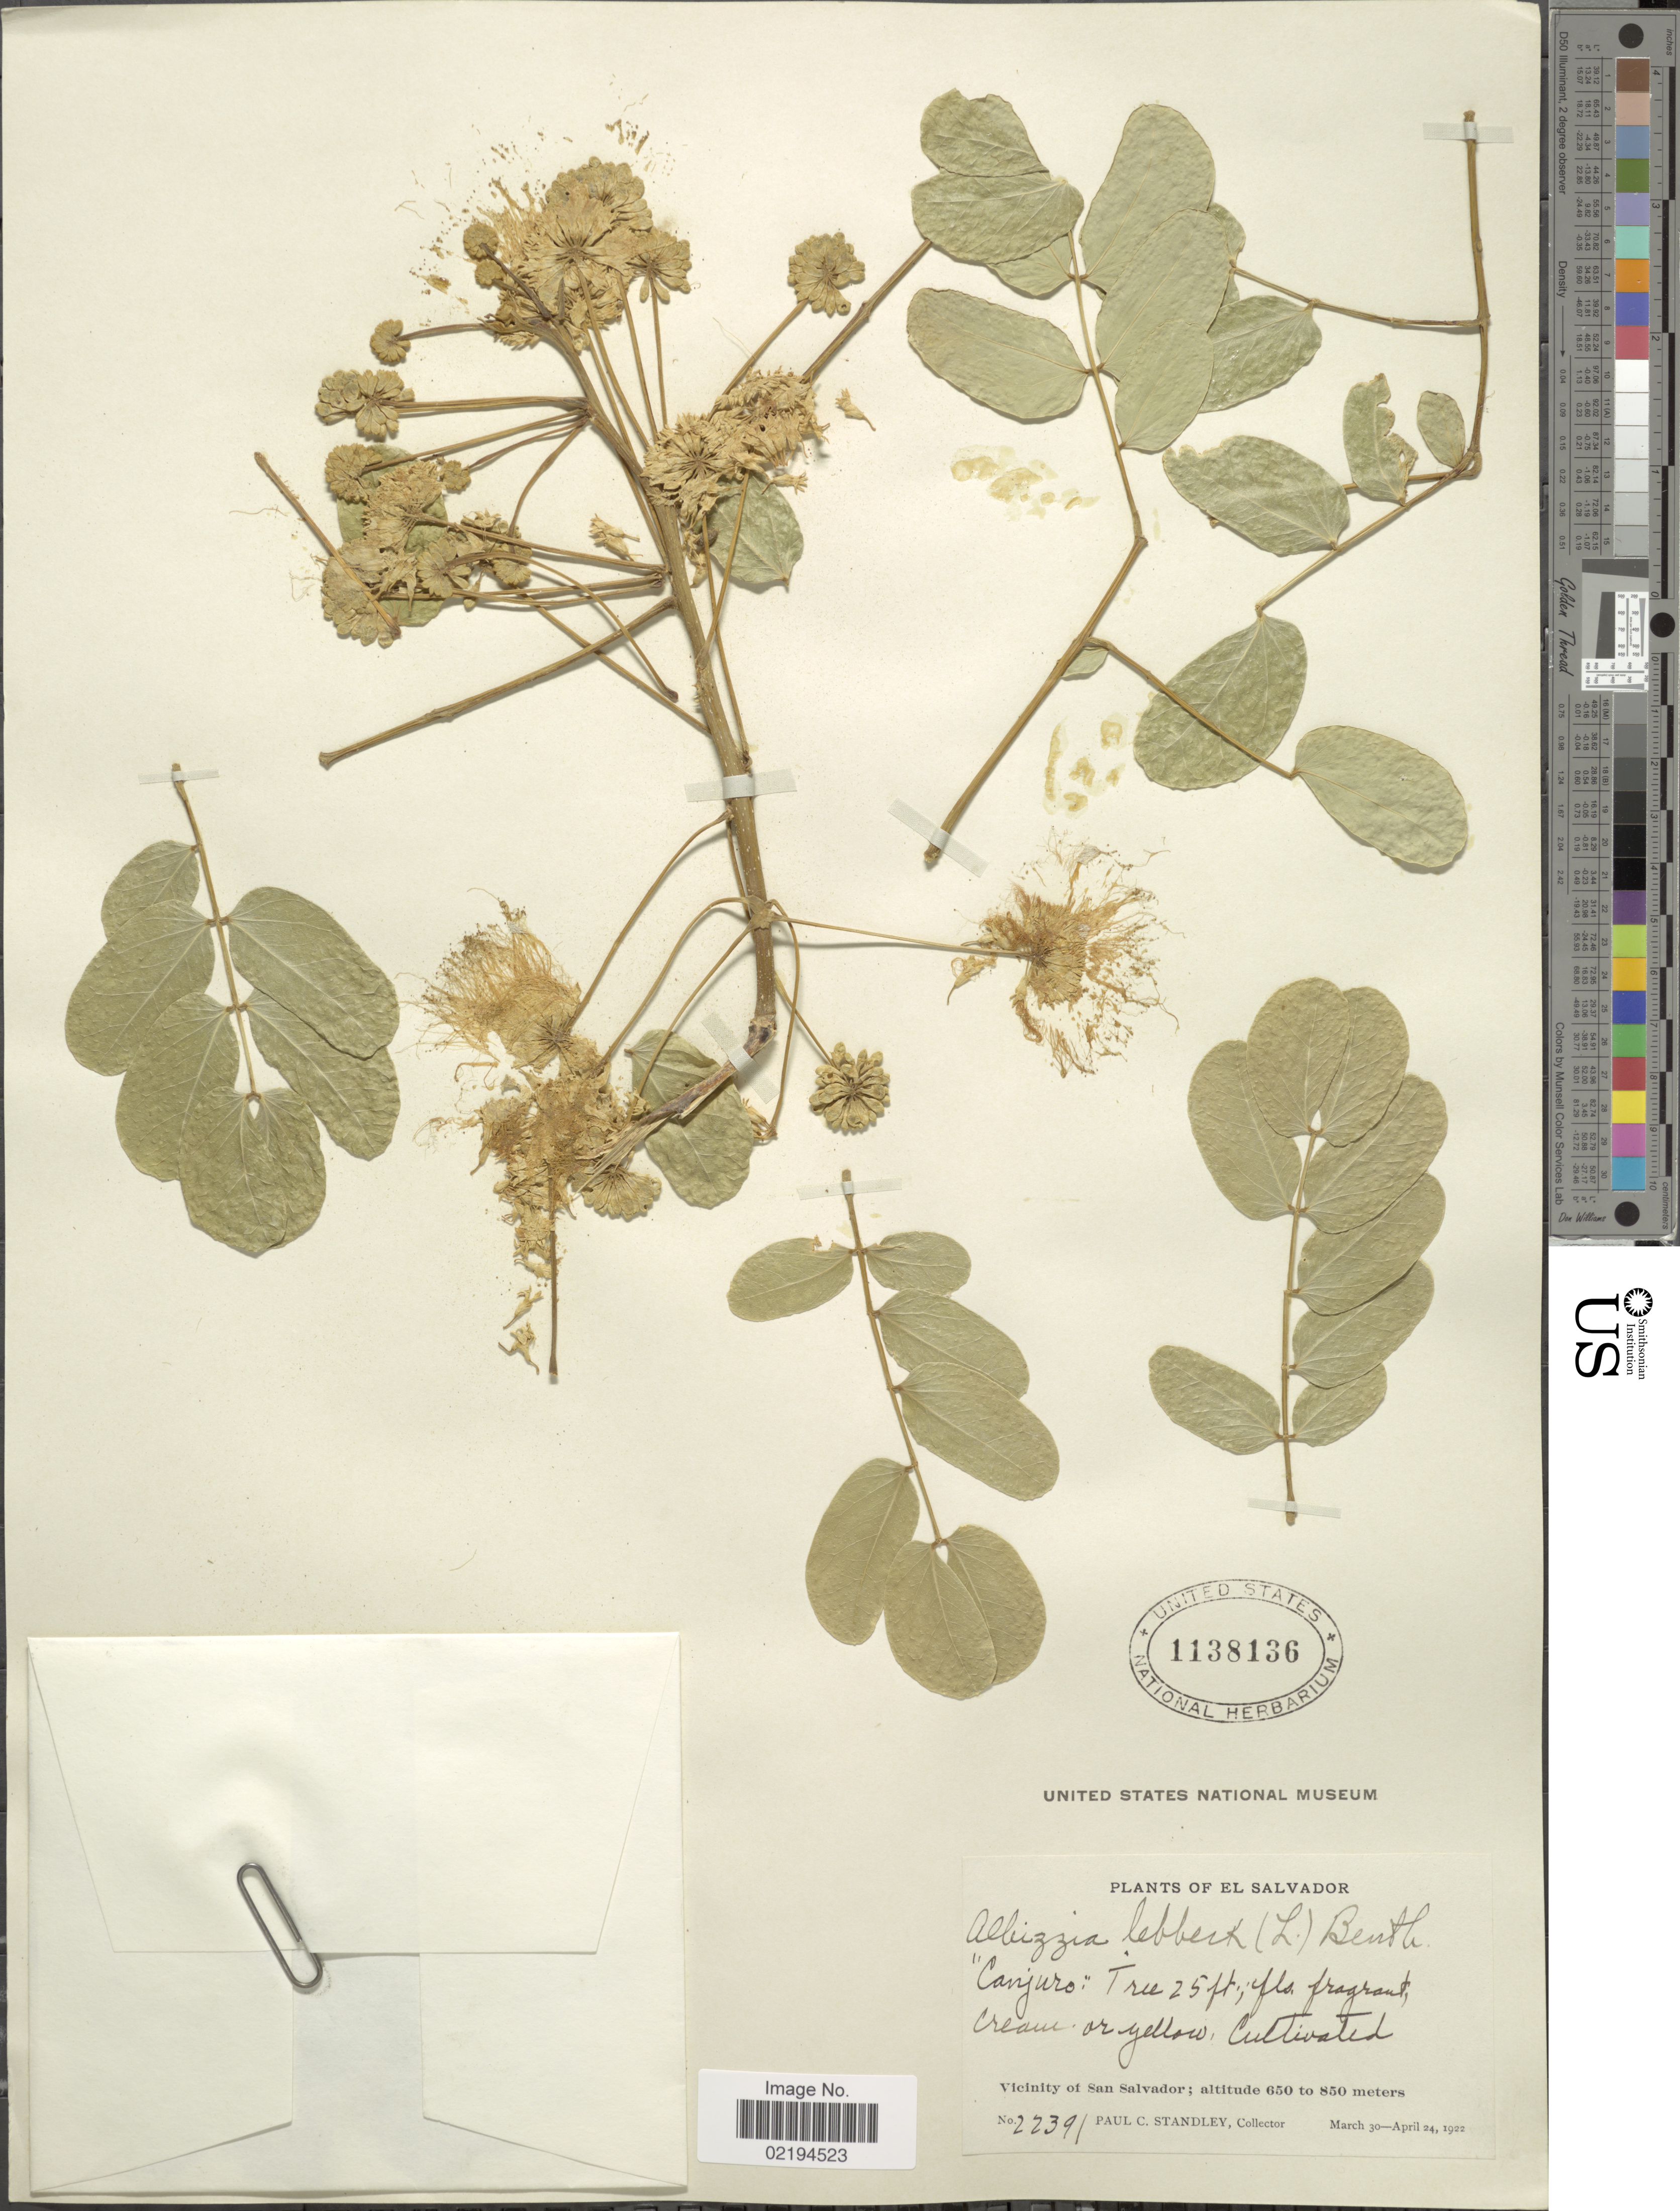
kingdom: Plantae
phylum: Tracheophyta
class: Magnoliopsida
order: Fabales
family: Fabaceae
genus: Albizia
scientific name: Albizia lebbeck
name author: (L.) Benth.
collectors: P. C. Standley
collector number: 22391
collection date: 1922-03-30/1922-04-24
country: El Salvador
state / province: San Salvador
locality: Cultivated.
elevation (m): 650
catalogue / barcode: US 1138136